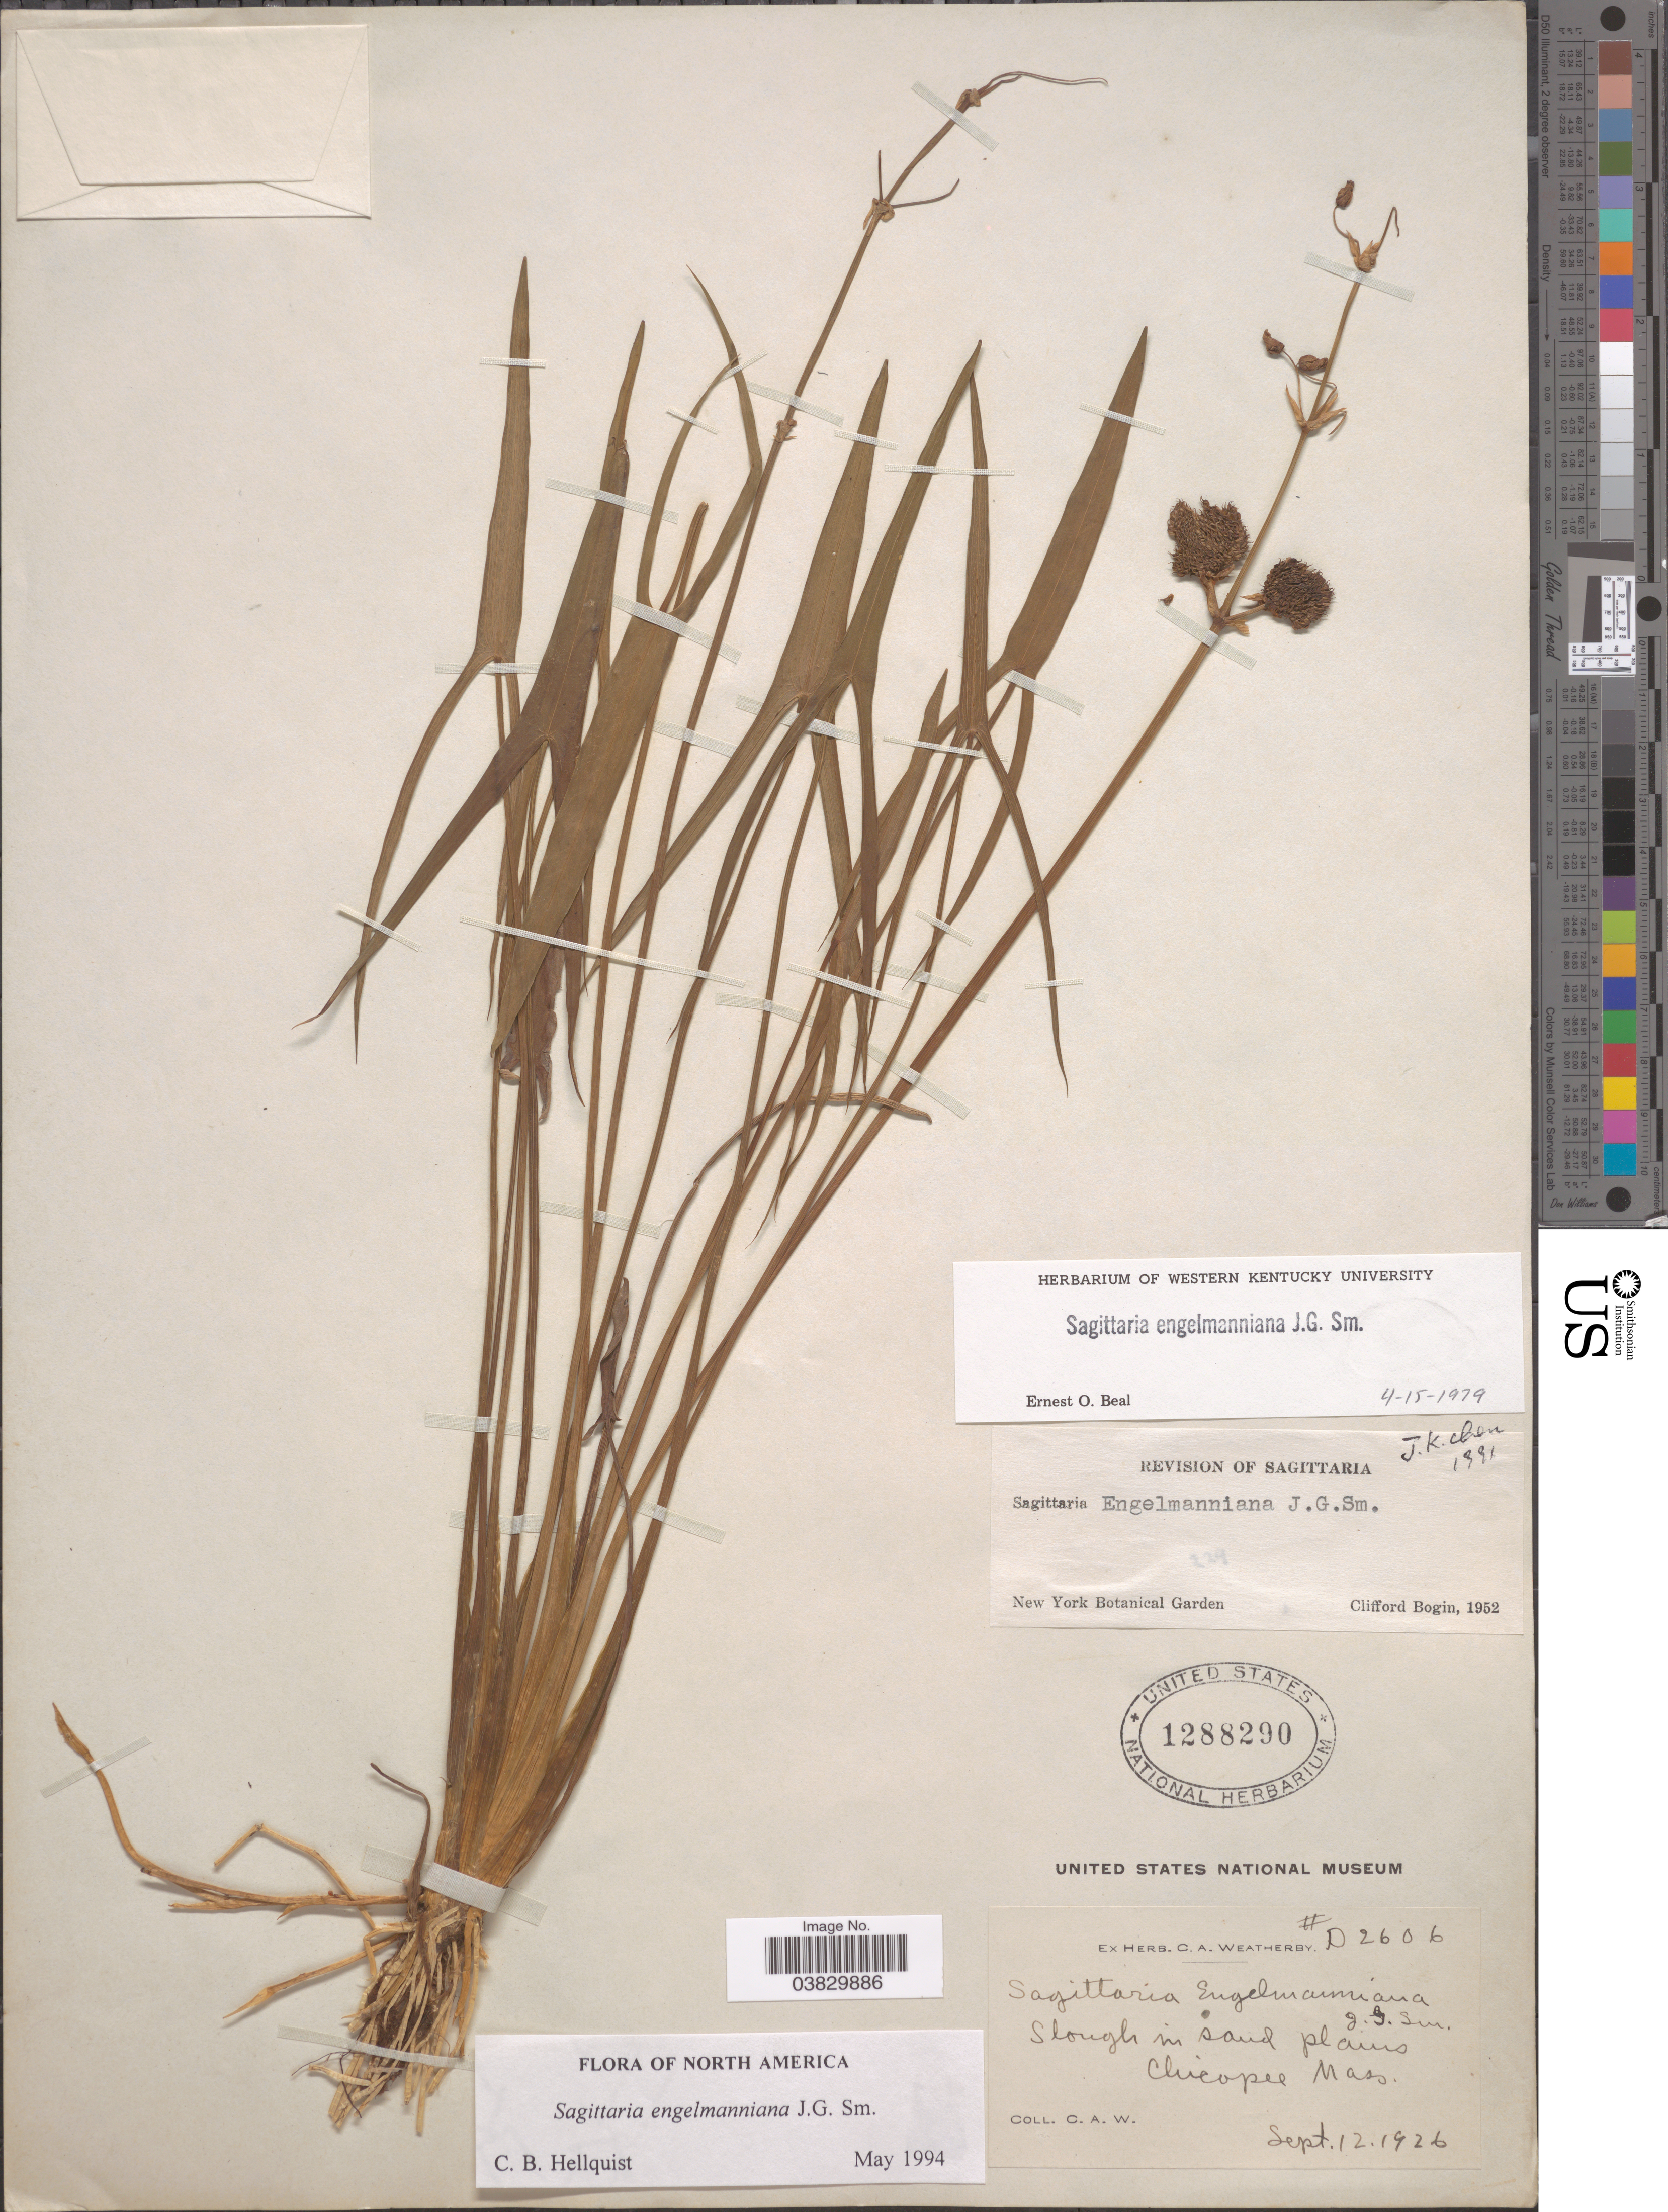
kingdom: Plantae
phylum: Tracheophyta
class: Liliopsida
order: Alismatales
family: Alismataceae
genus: Sagittaria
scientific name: Sagittaria engelmanniana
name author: J.G. Sm.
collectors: C. A. Weatherby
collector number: D2606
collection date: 1926-09-12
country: United States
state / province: Massachusetts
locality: Slough in sand plains. Chicopee.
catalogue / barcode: US 1288290